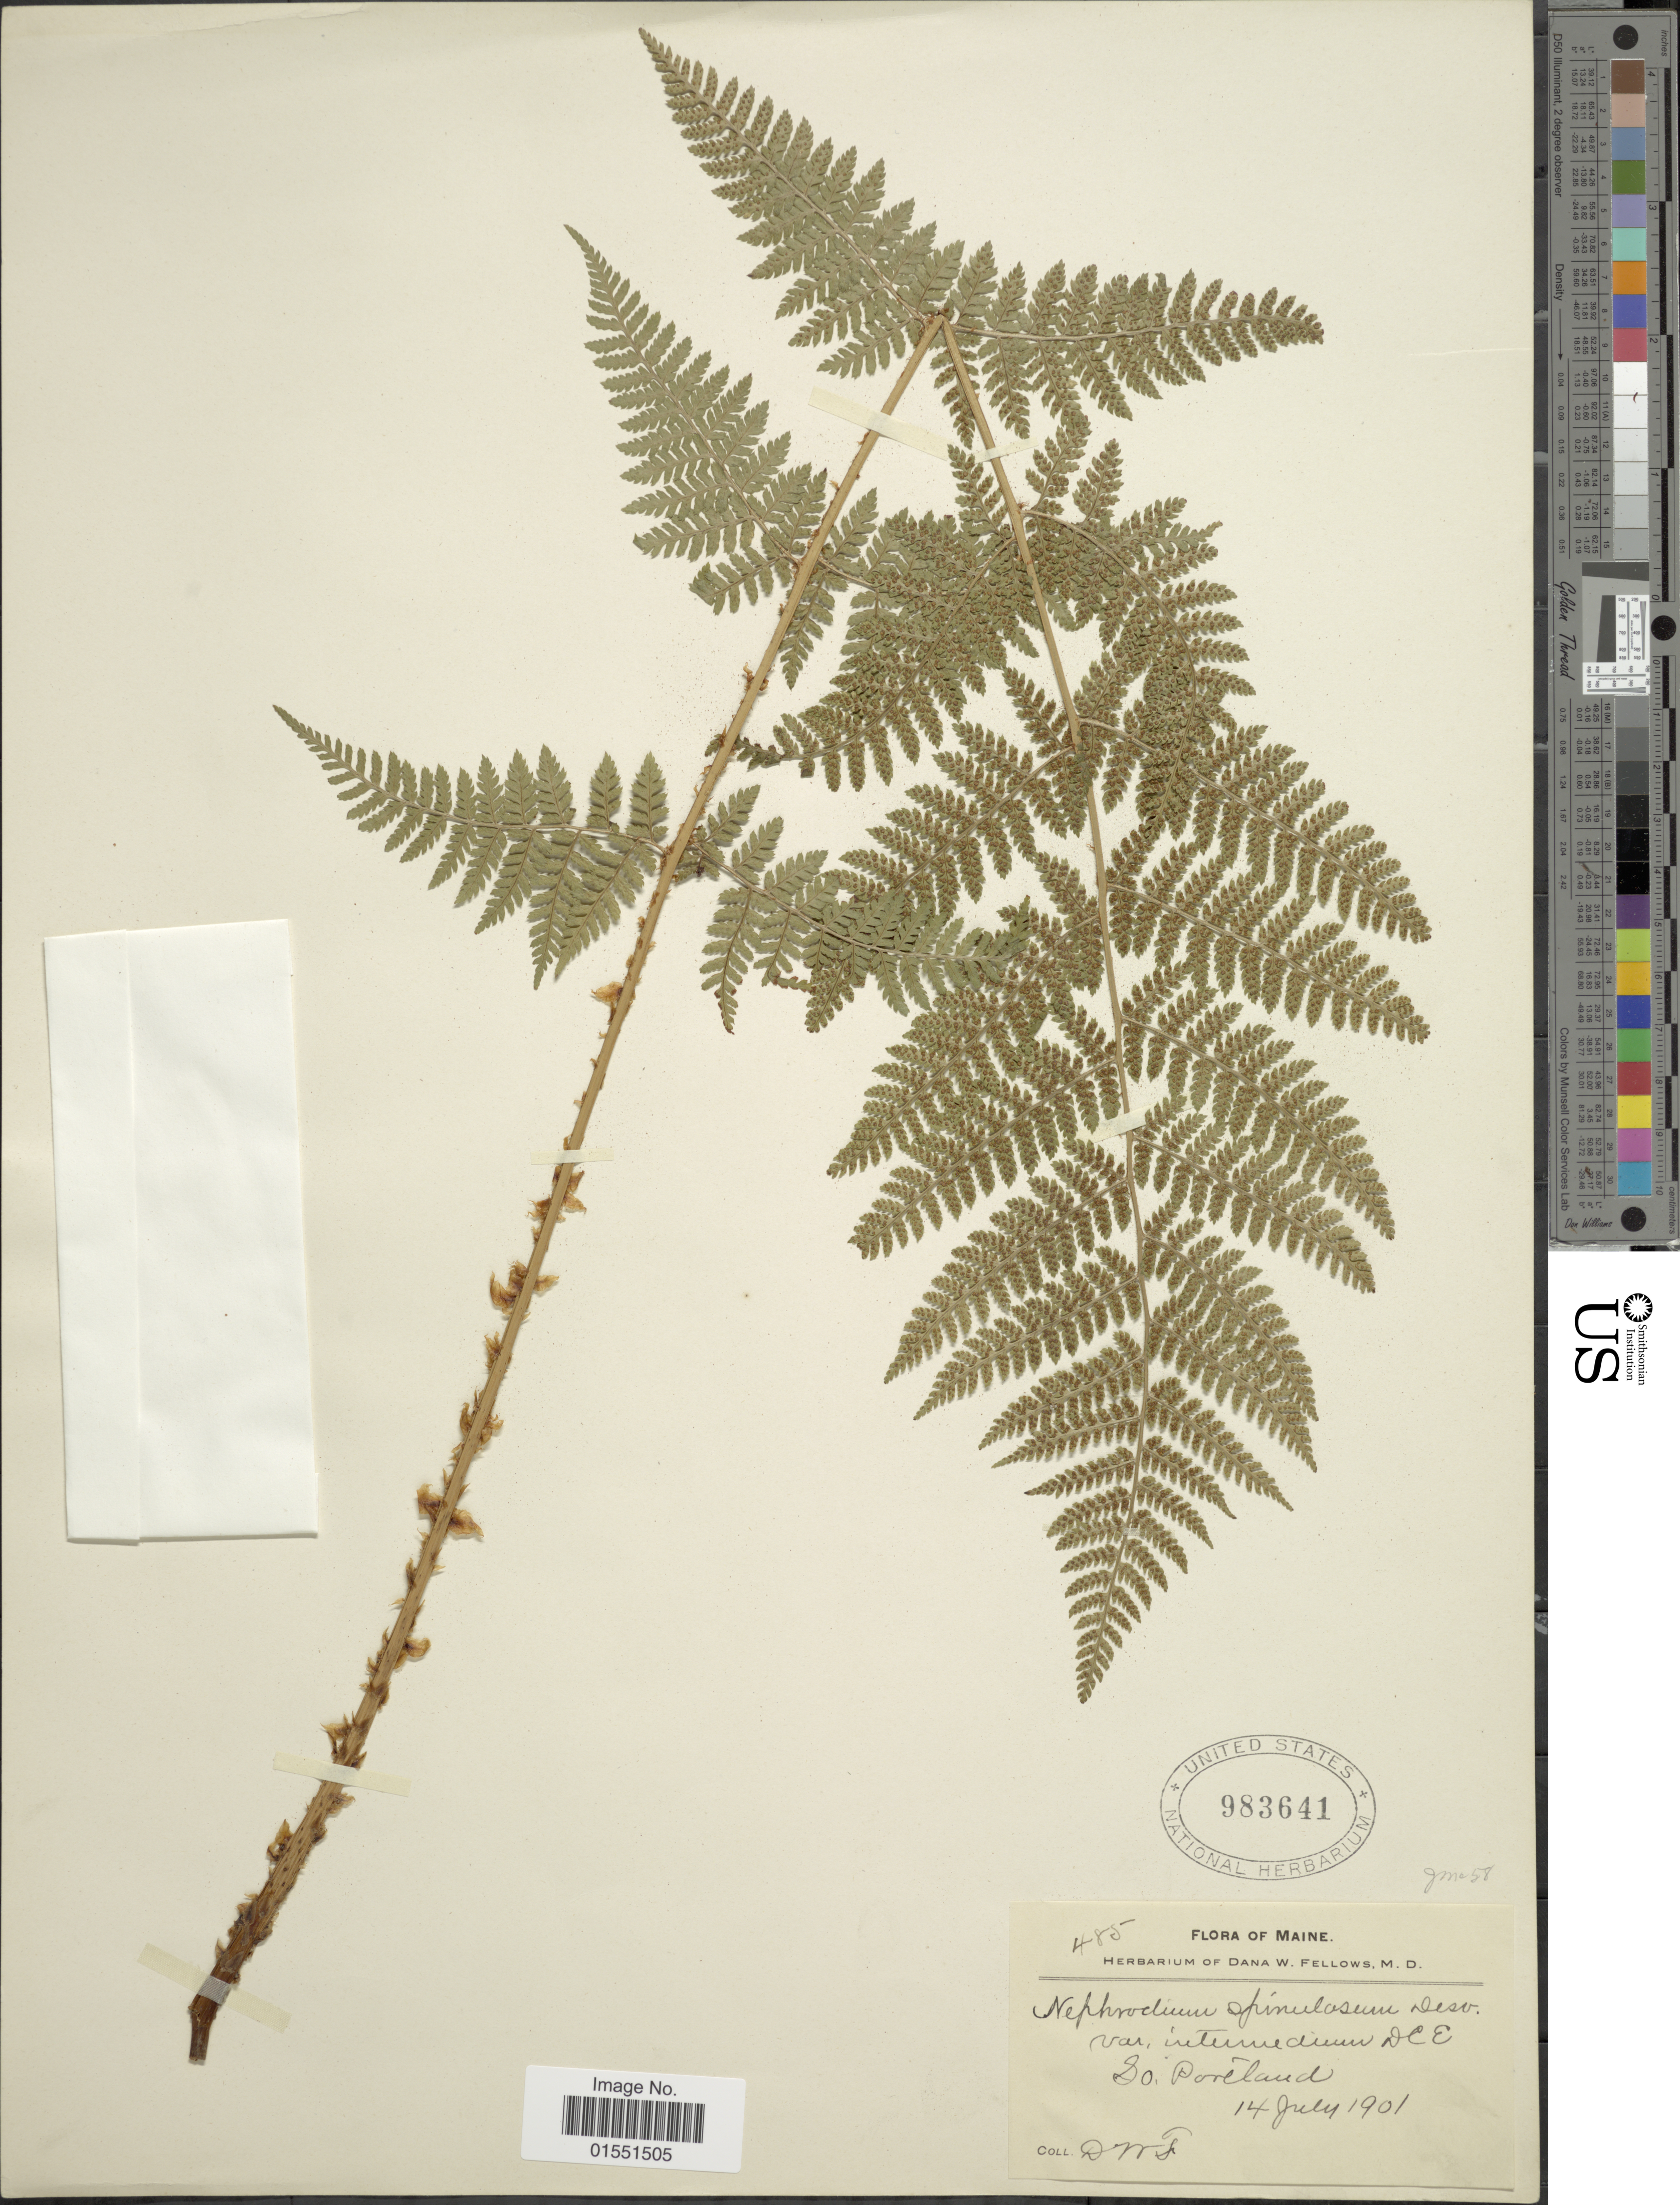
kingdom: Plantae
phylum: Tracheophyta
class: Polypodiopsida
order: Polypodiales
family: Dryopteridaceae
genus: Dryopteris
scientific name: Dryopteris intermedia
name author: (Muhl.) A. Gray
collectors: D. W. Fellows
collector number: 485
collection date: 1901-07-14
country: United States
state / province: Maine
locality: So. Portland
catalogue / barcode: US 983641